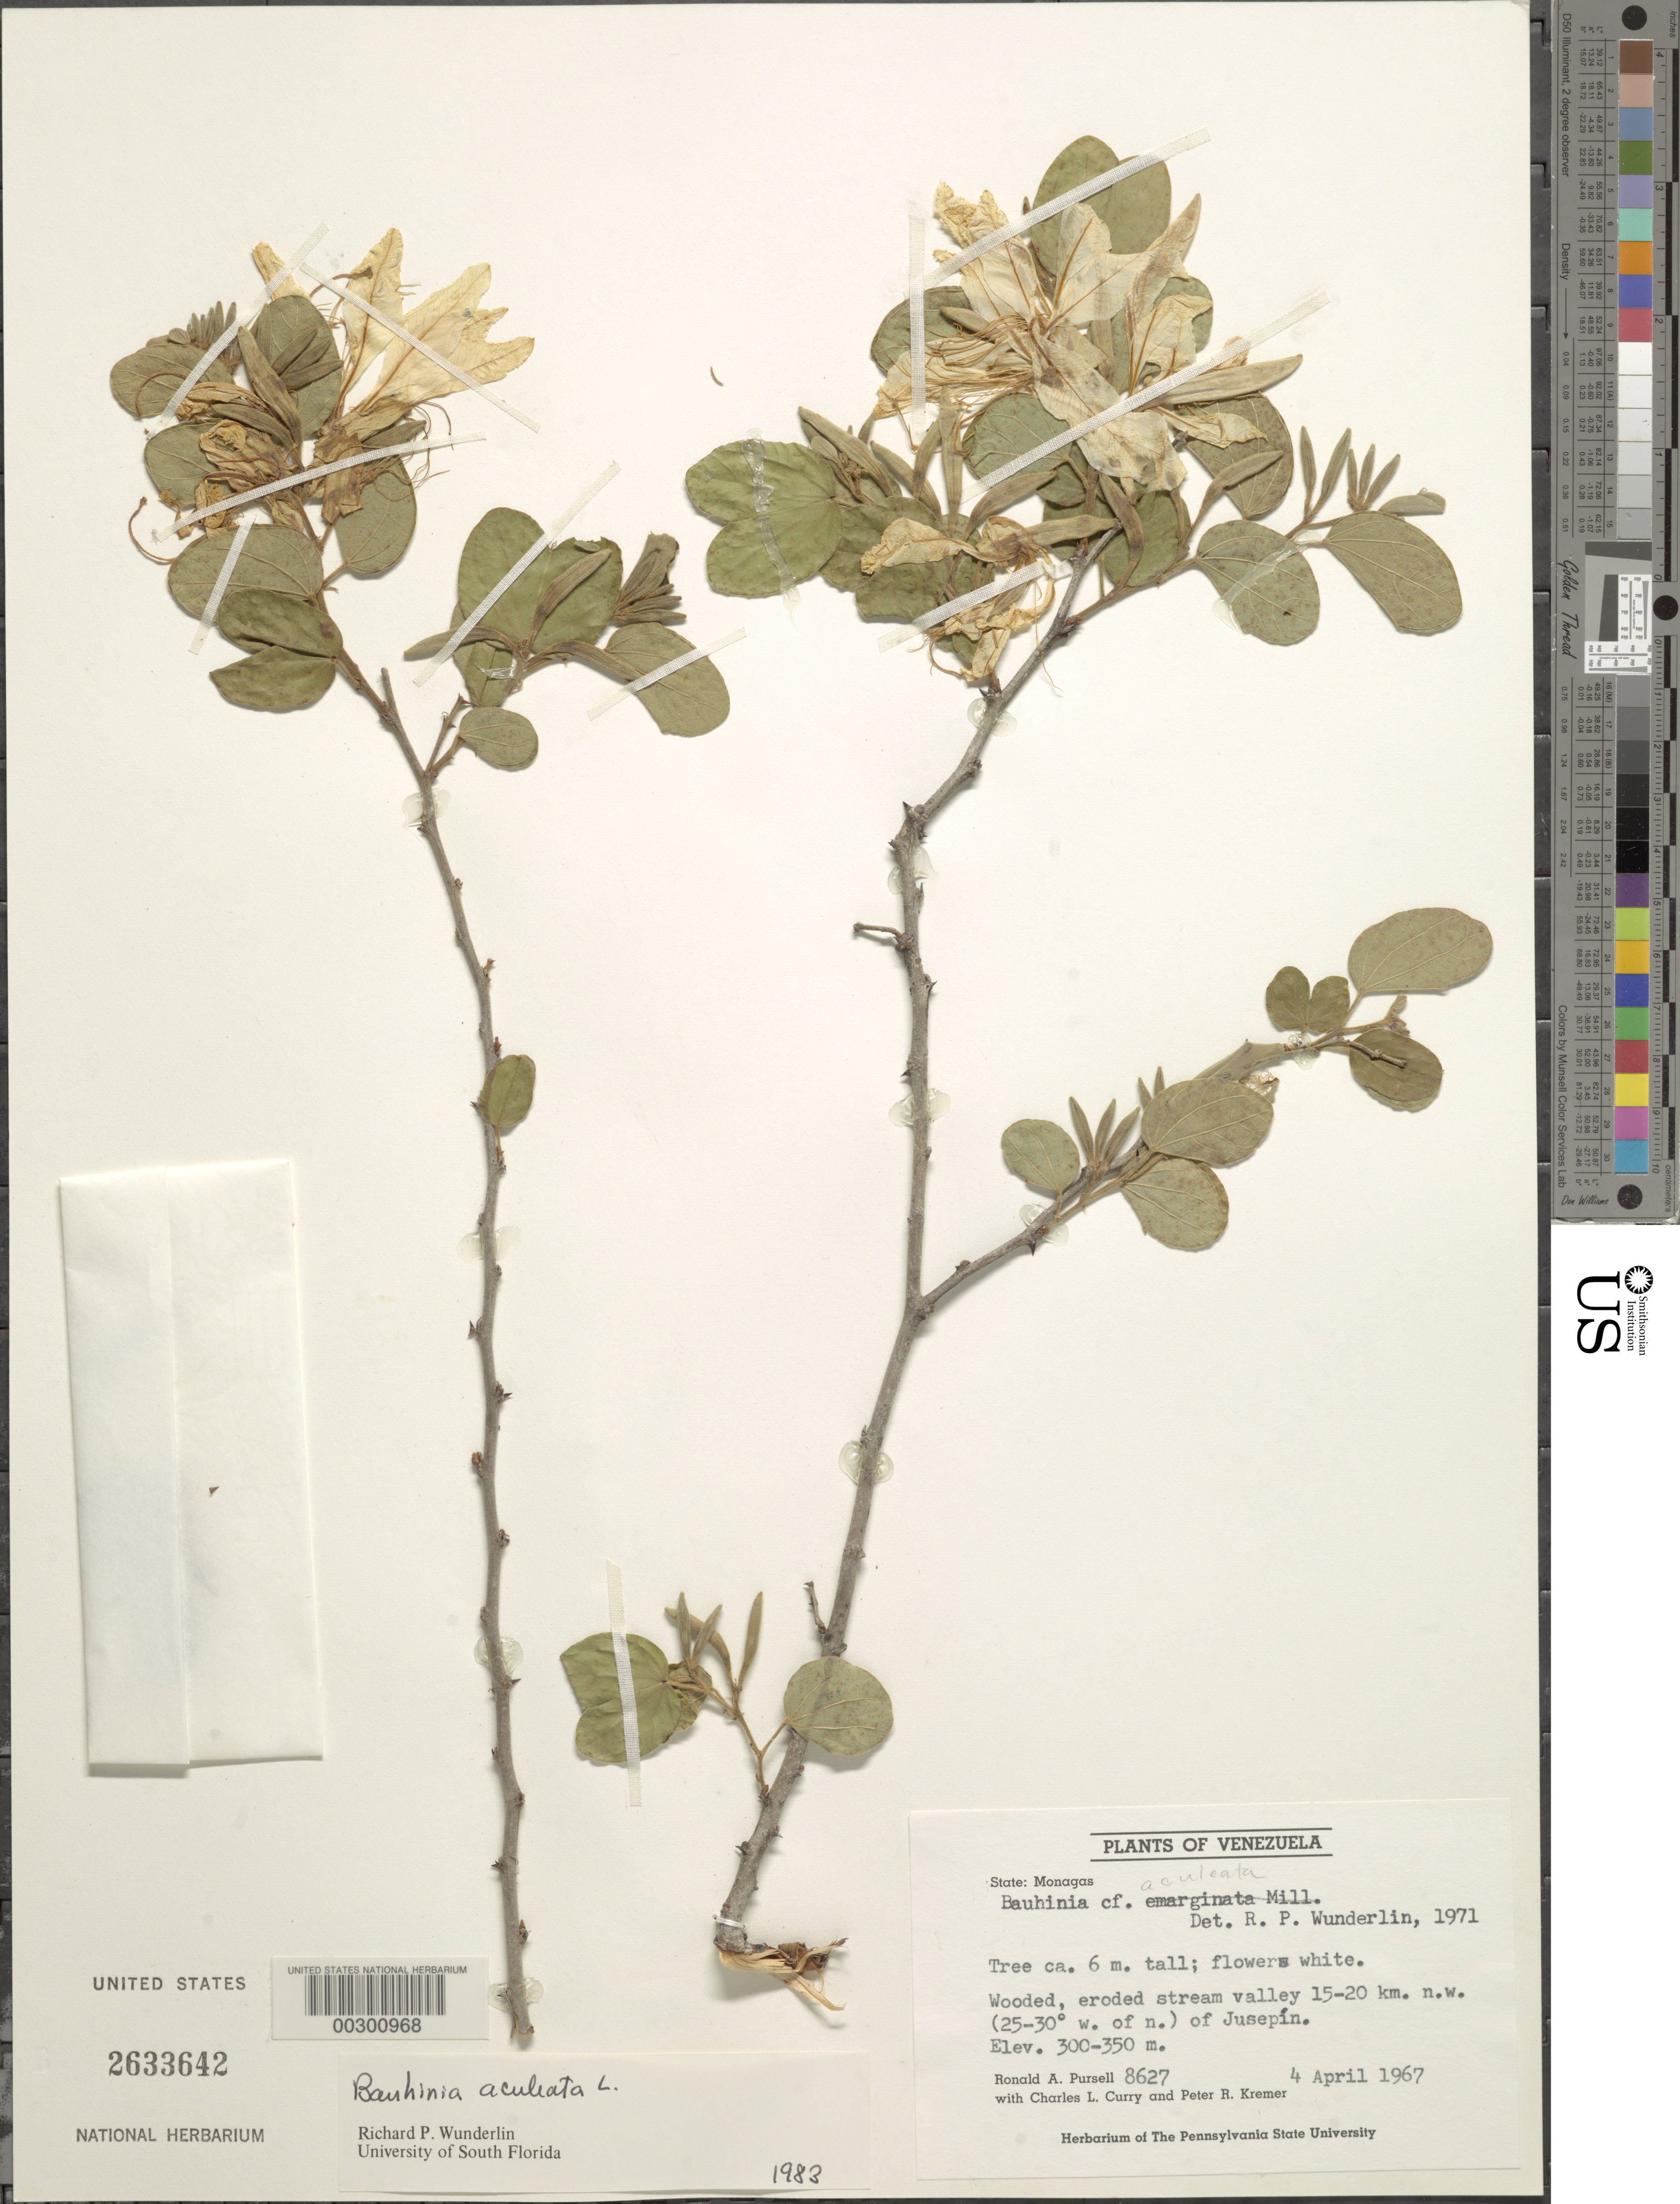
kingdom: Plantae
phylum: Tracheophyta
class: Magnoliopsida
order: Fabales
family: Fabaceae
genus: Bauhinia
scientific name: Bauhinia aculeata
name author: L.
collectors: R. A. Pursell, C. L. Curry & P. R. Kremer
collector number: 8627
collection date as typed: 04 Apr 1967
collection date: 1967-04-04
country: Venezuela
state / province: Monagas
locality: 15-20 km nw of jusepin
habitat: Wooded eroded stream valley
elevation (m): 300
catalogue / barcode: US 2633642